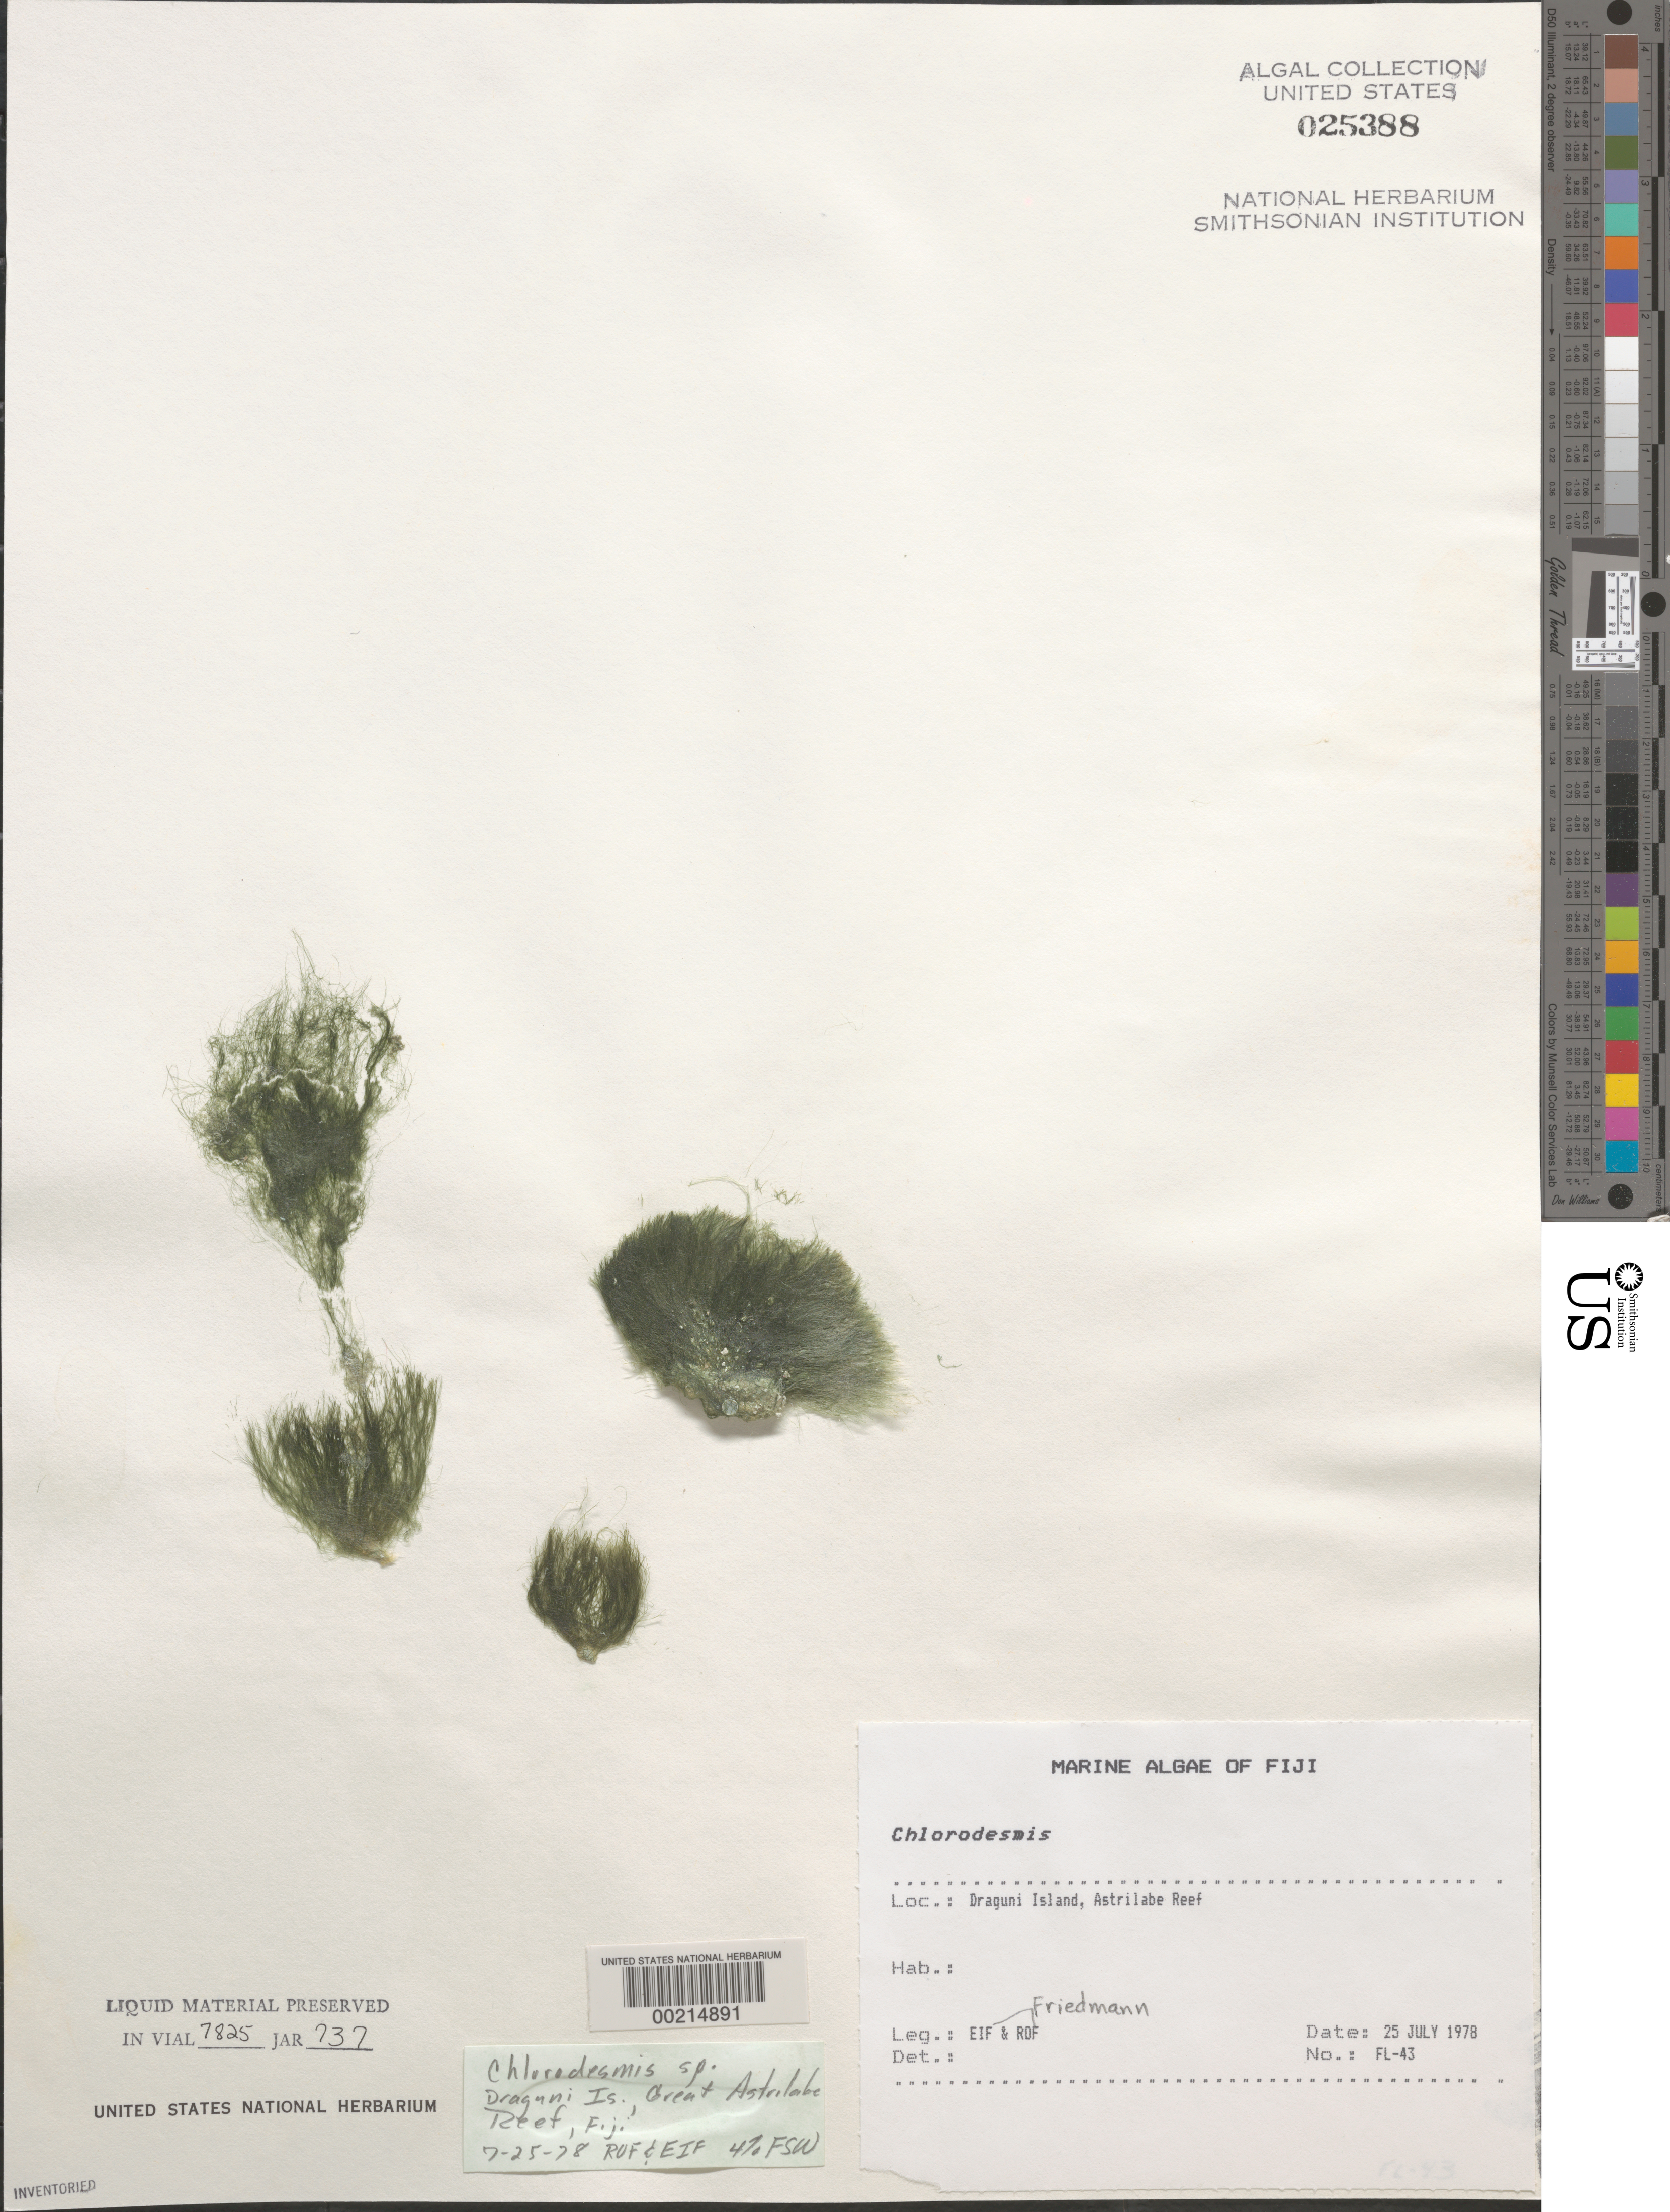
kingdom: Plantae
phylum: Chlorophyta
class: Ulvophyceae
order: Bryopsidales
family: Udoteaceae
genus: Chlorodesmis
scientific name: Chlorodesmis sp.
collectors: E. Friedmann & R. Friedmann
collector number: Fl-43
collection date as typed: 25 Jul 1978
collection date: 1978-07-25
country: Fiji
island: Dravuni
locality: Draguni island, great astrilabe reef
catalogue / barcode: US 25388